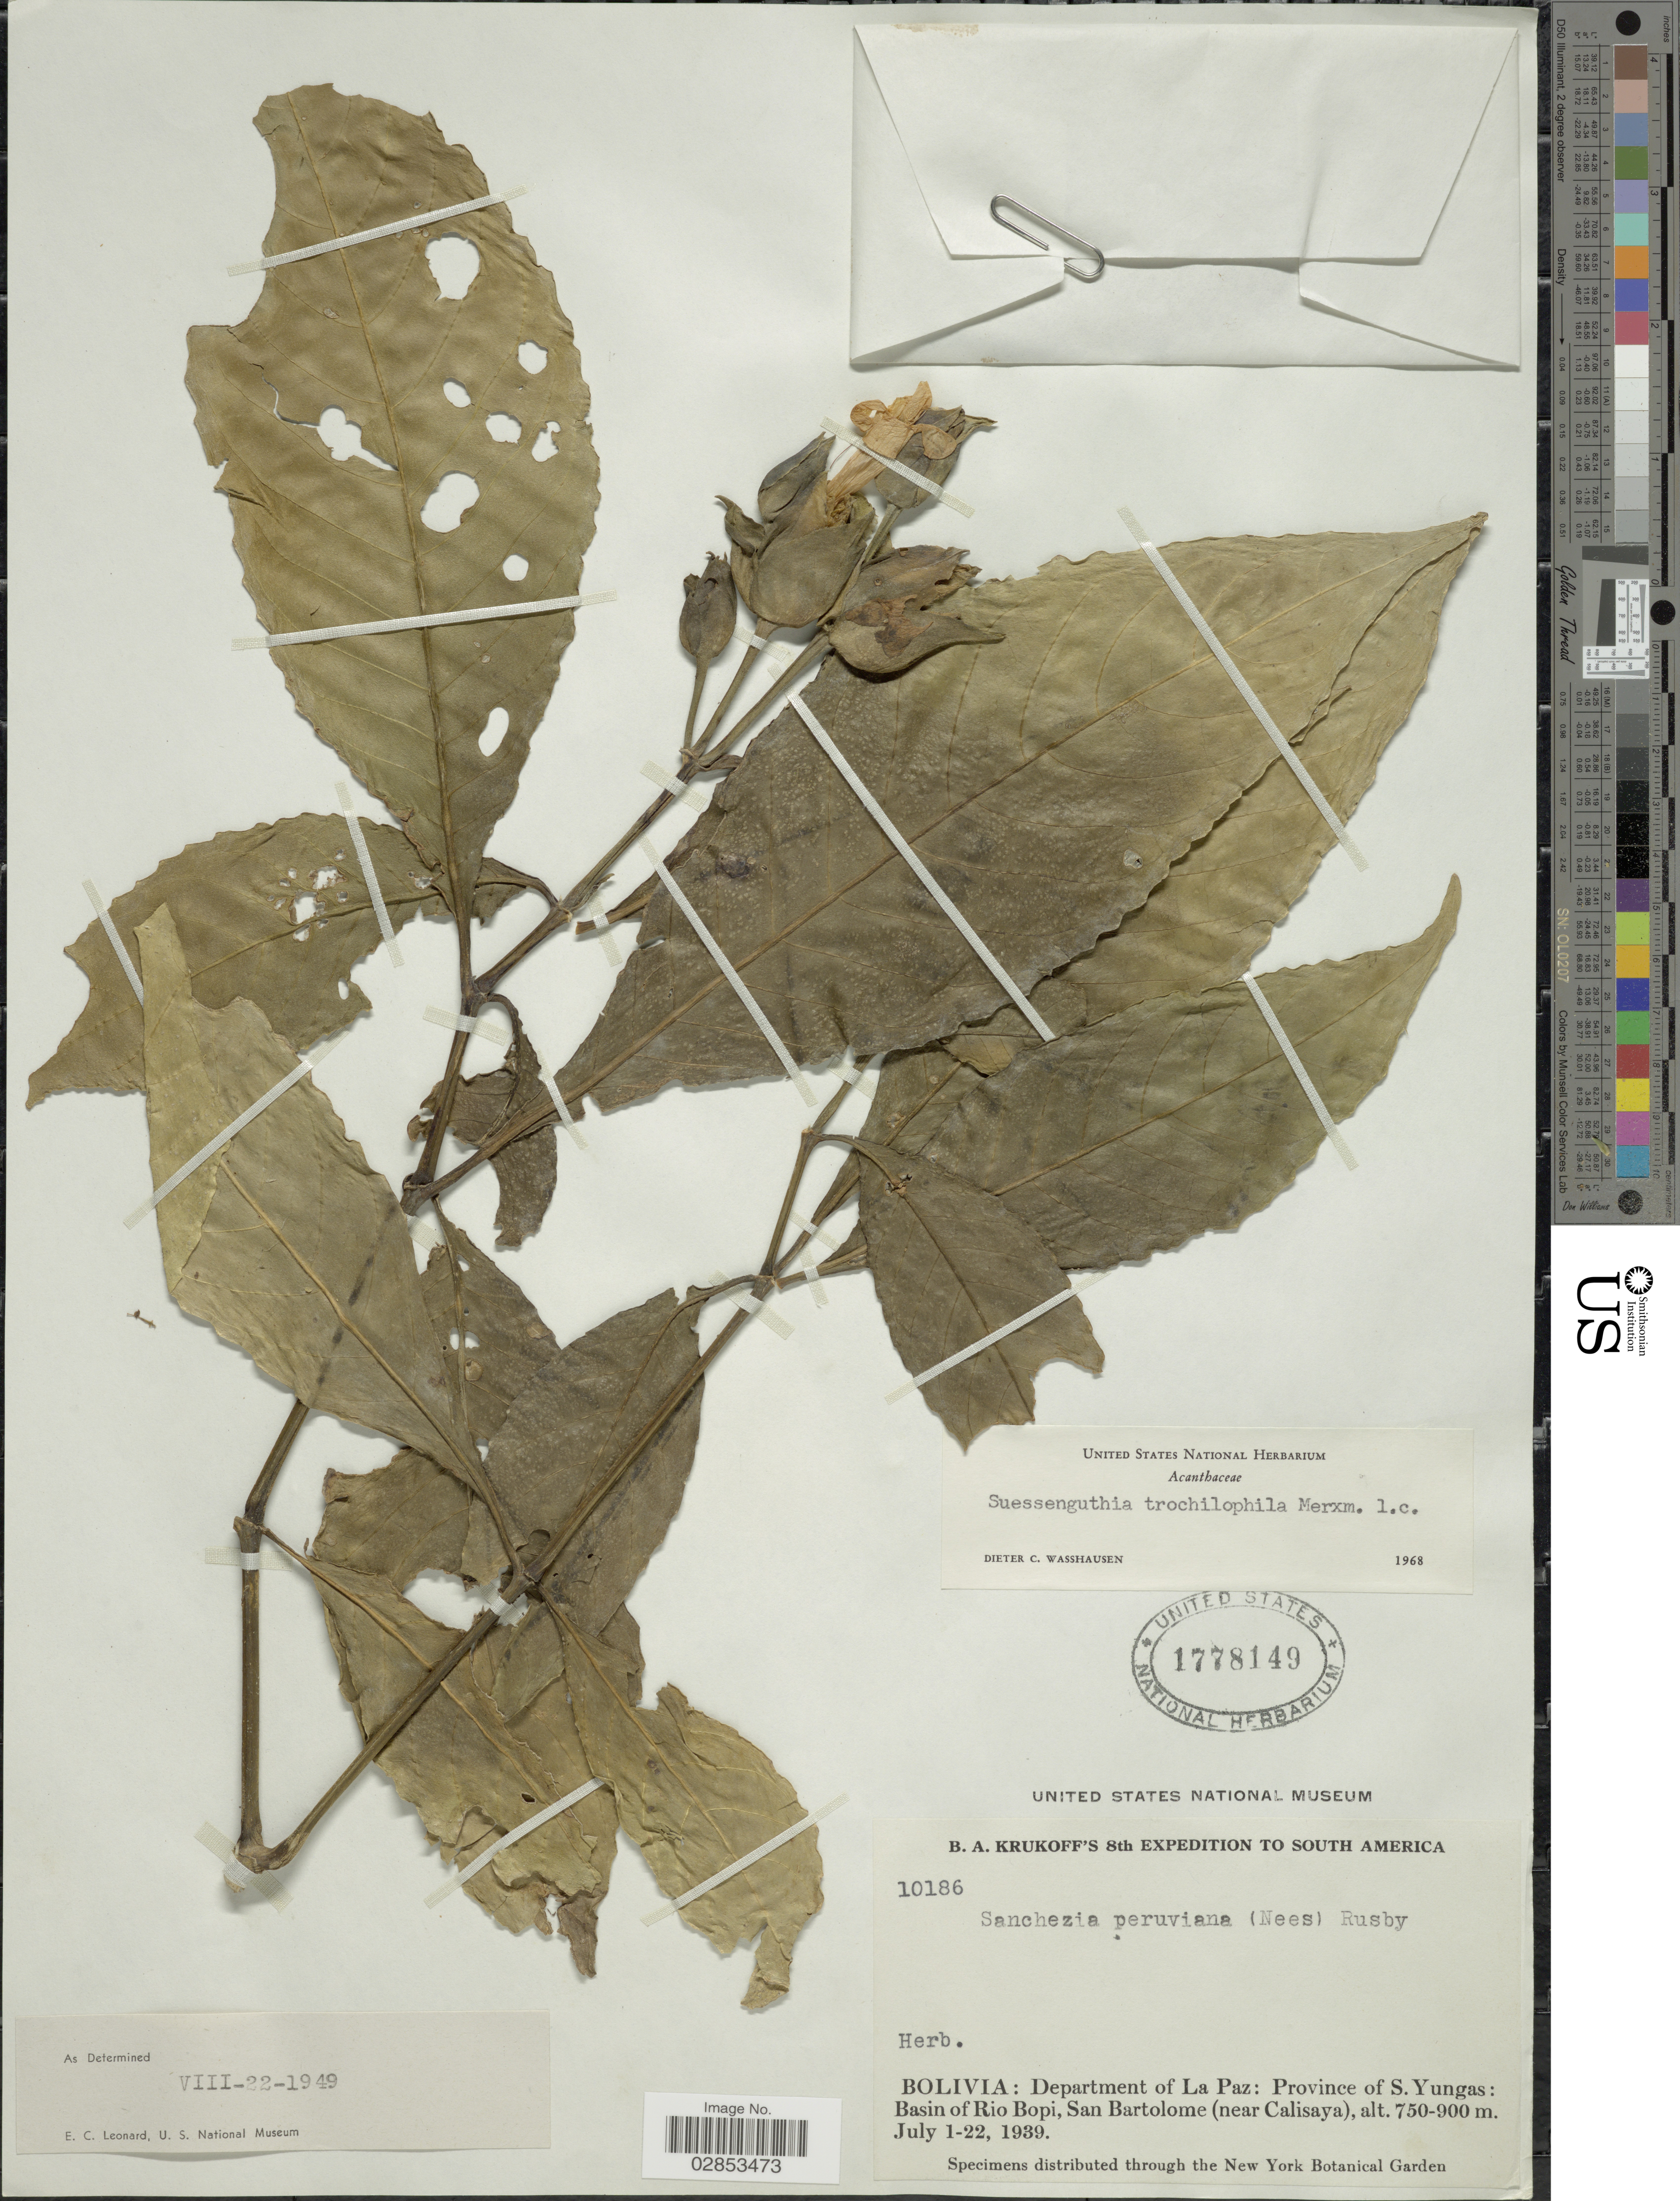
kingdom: Plantae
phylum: Tracheophyta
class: Magnoliopsida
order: Lamiales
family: Acanthaceae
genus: Suessenguthia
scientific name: Suessenguthia barthleniana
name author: Schmidt-Leb.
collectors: B. A. Krukoff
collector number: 10186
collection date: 1939-07-01/1939-07-22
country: Bolivia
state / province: La Paz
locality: Department of La Paz: Province of S. Yungas: Basin of Rio Bopi, San Bartolome (near Calisaya).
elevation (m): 750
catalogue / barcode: US 1778149